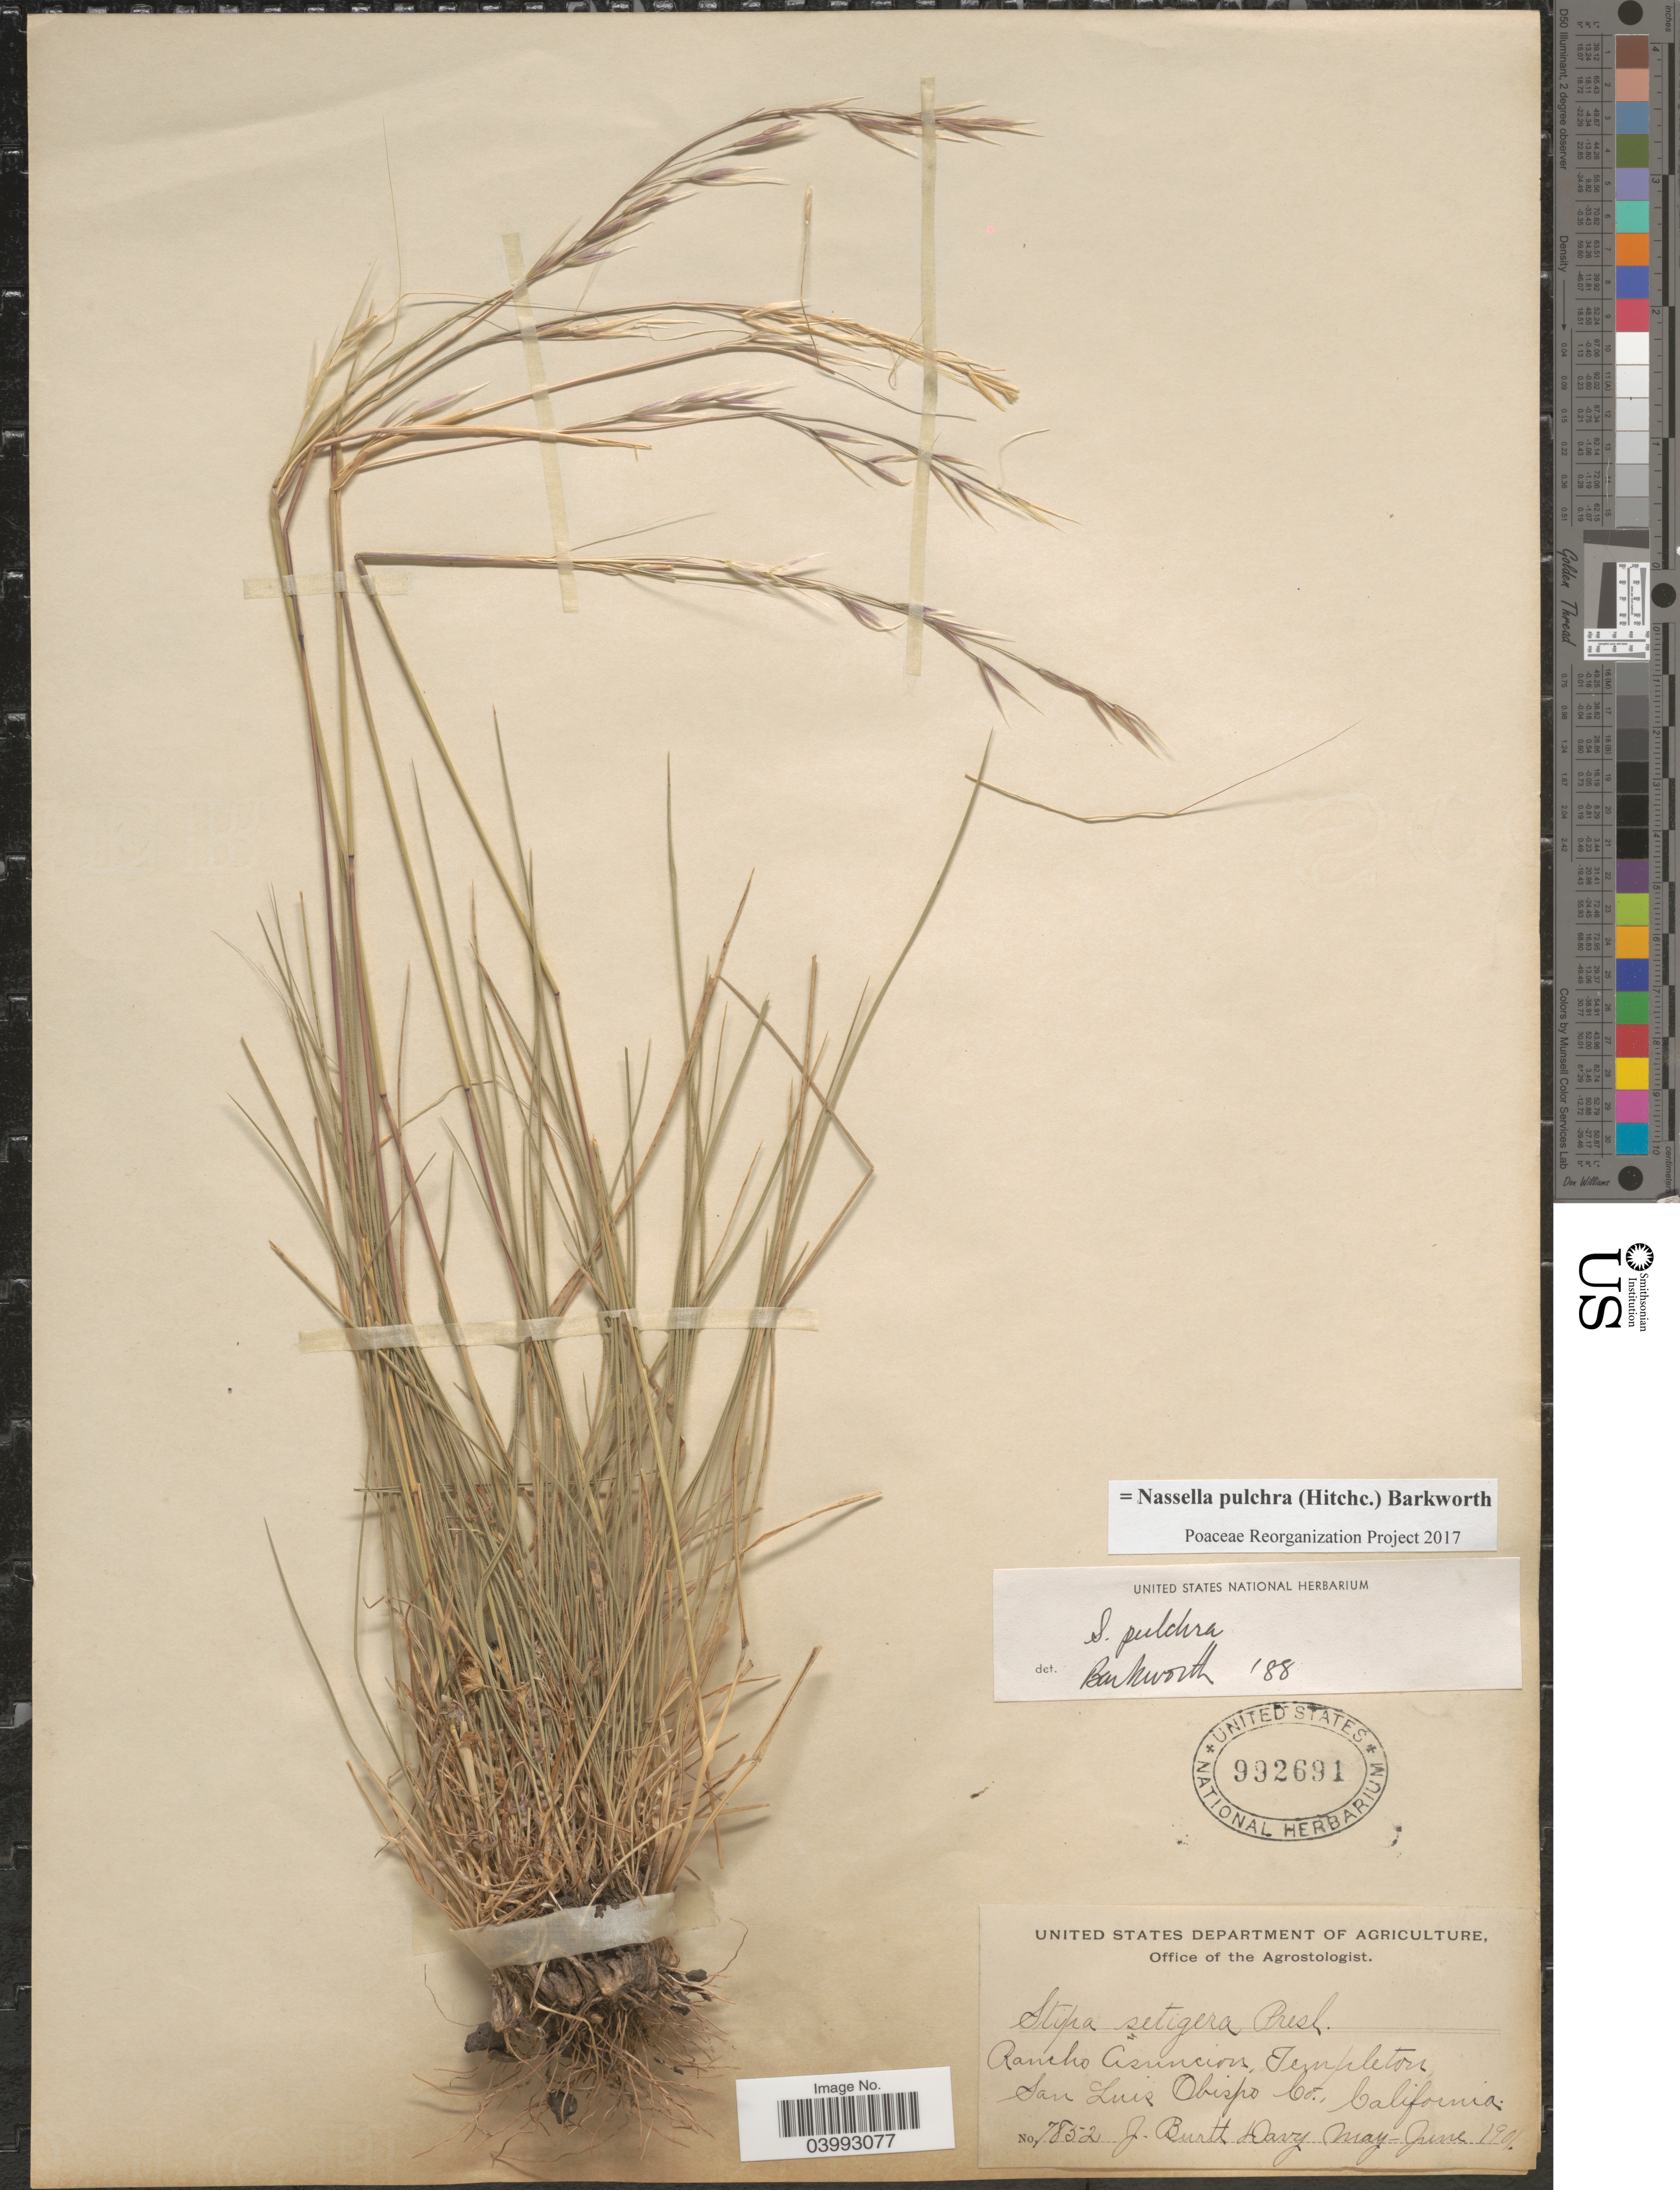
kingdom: Plantae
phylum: Tracheophyta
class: Liliopsida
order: Poales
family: Poaceae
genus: Nassella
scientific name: Nassella pulchra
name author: (Hitchc.) Barkworth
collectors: J. Burtt Davy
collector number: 7852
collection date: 1901-05/1901-06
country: United States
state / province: California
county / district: San Luis Obispo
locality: Rancho Asuncion, Templeton, San Luis Obispo Co.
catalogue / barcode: US 992691